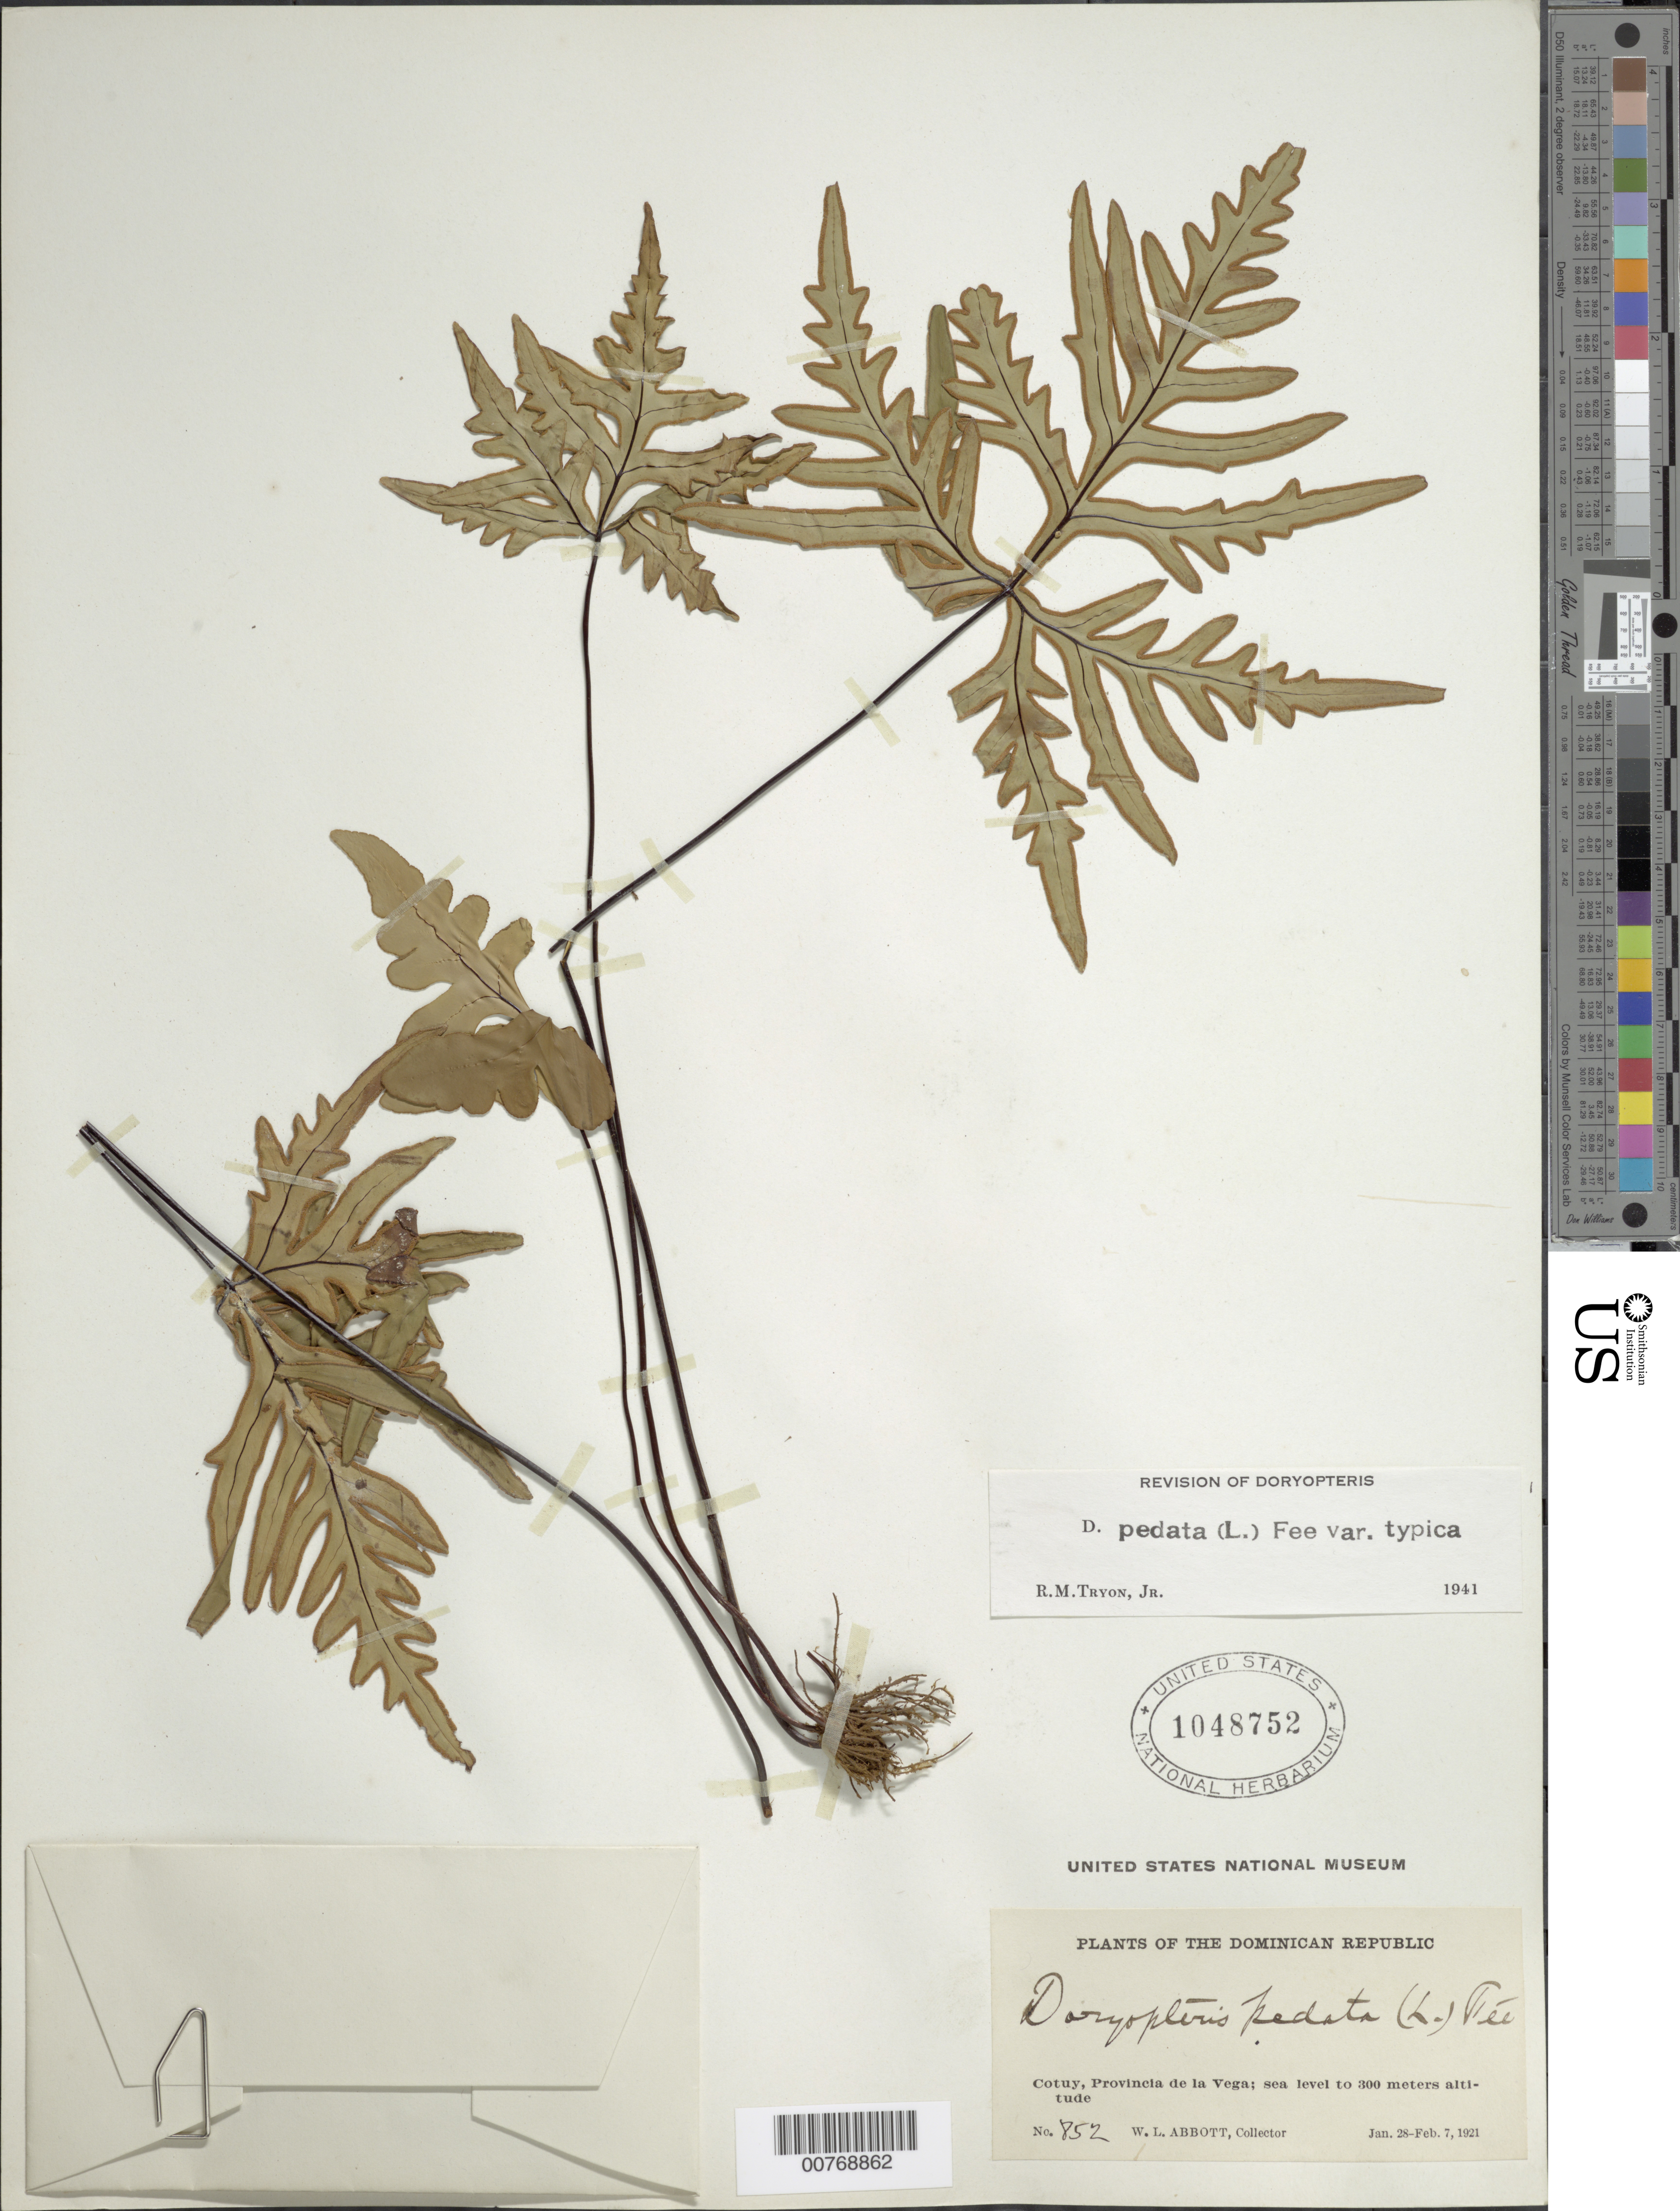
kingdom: Plantae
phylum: Tracheophyta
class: Polypodiopsida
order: Polypodiales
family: Pteridaceae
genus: Doryopteris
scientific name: Doryopteris pedata var. typica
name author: (L.) Fée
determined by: Tryon, Rolla M., Jr.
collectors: W. L. Abbott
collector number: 852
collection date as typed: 28 Feb 1910 07 Feb 1921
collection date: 1910-02-28/1921-02-07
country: Dominican Republic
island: Hispaniola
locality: Cotuy, Provincia de la Vega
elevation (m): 0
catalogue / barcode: US 1048752